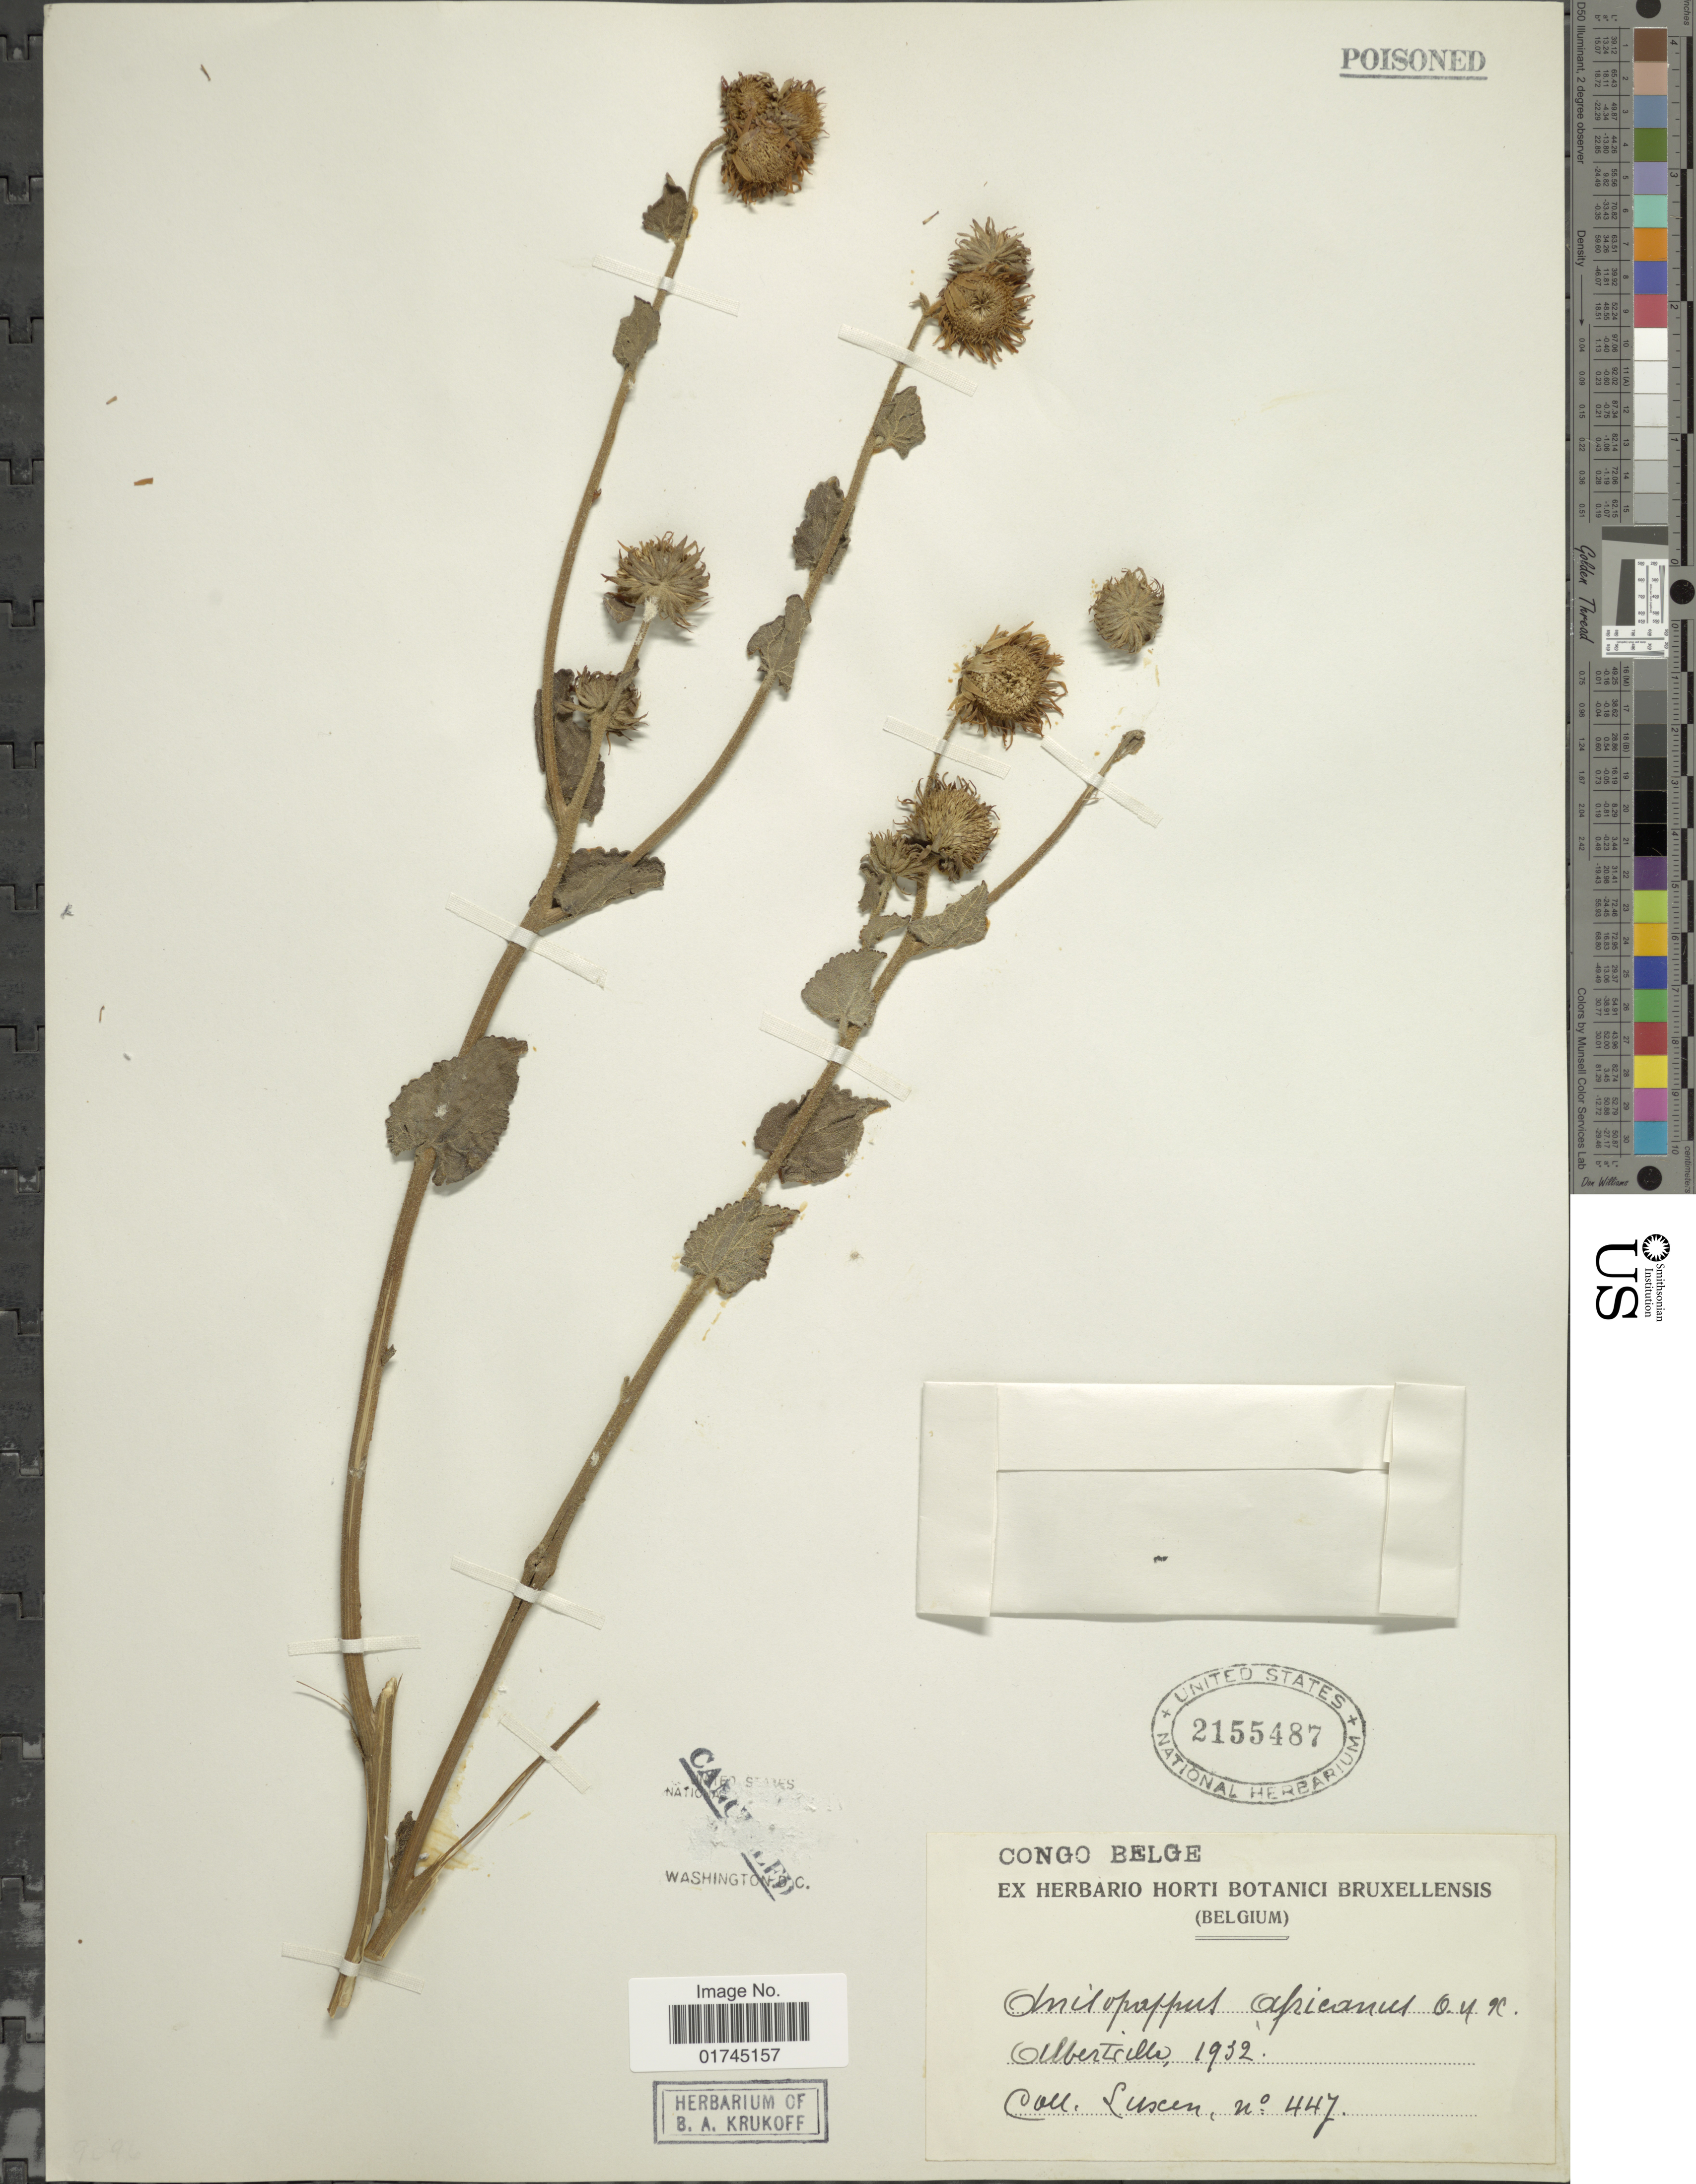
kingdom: Plantae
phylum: Tracheophyta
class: Magnoliopsida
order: Asterales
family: Asteraceae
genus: Anisopappus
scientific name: Anisopappus africanus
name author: (Hook. f.) Oliv. & Hiern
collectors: Luscen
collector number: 44J*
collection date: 1932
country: Congo, Democratic Republic of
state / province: Tanganyika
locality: Albertville.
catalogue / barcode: US 2155487